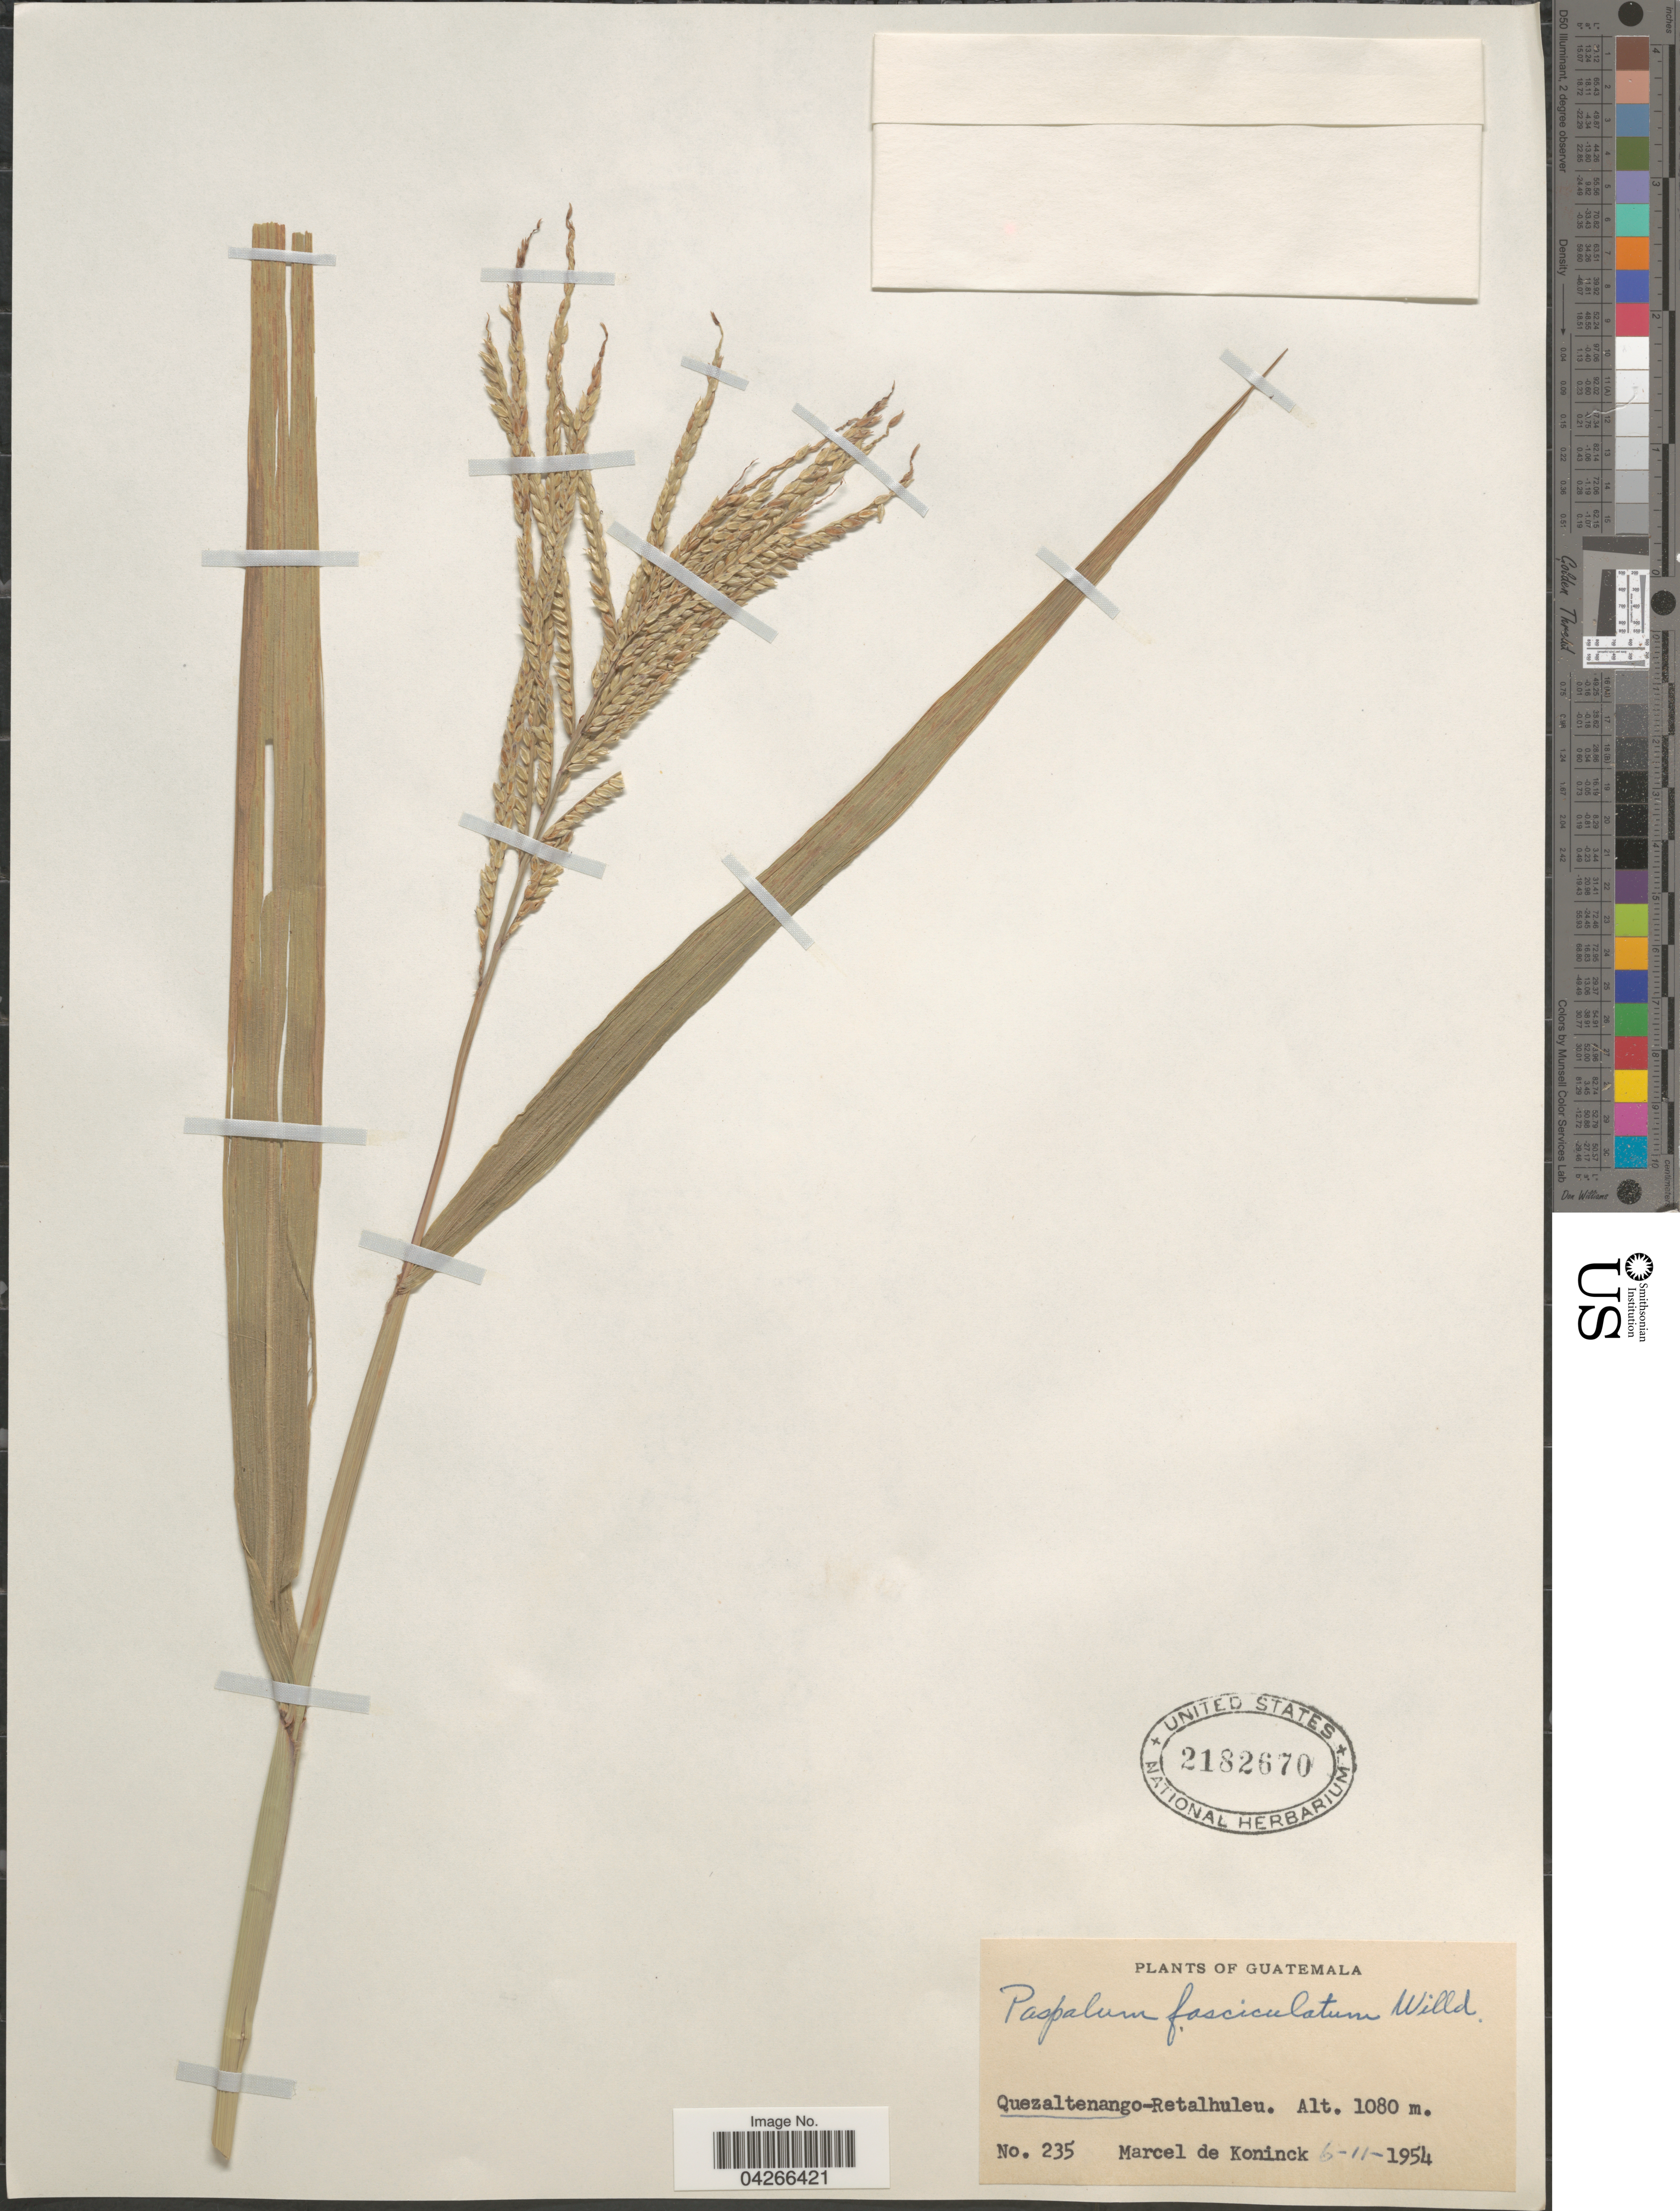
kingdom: Plantae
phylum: Tracheophyta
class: Liliopsida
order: Poales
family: Poaceae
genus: Paspalum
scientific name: Paspalum fasciculatum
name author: Willd. ex Flüggé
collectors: M. Koninck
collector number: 235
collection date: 1954-11-06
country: Guatemala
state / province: Quetzaltenango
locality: Quezaltenango-Retalhuleu.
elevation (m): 1080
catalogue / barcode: US 2182670